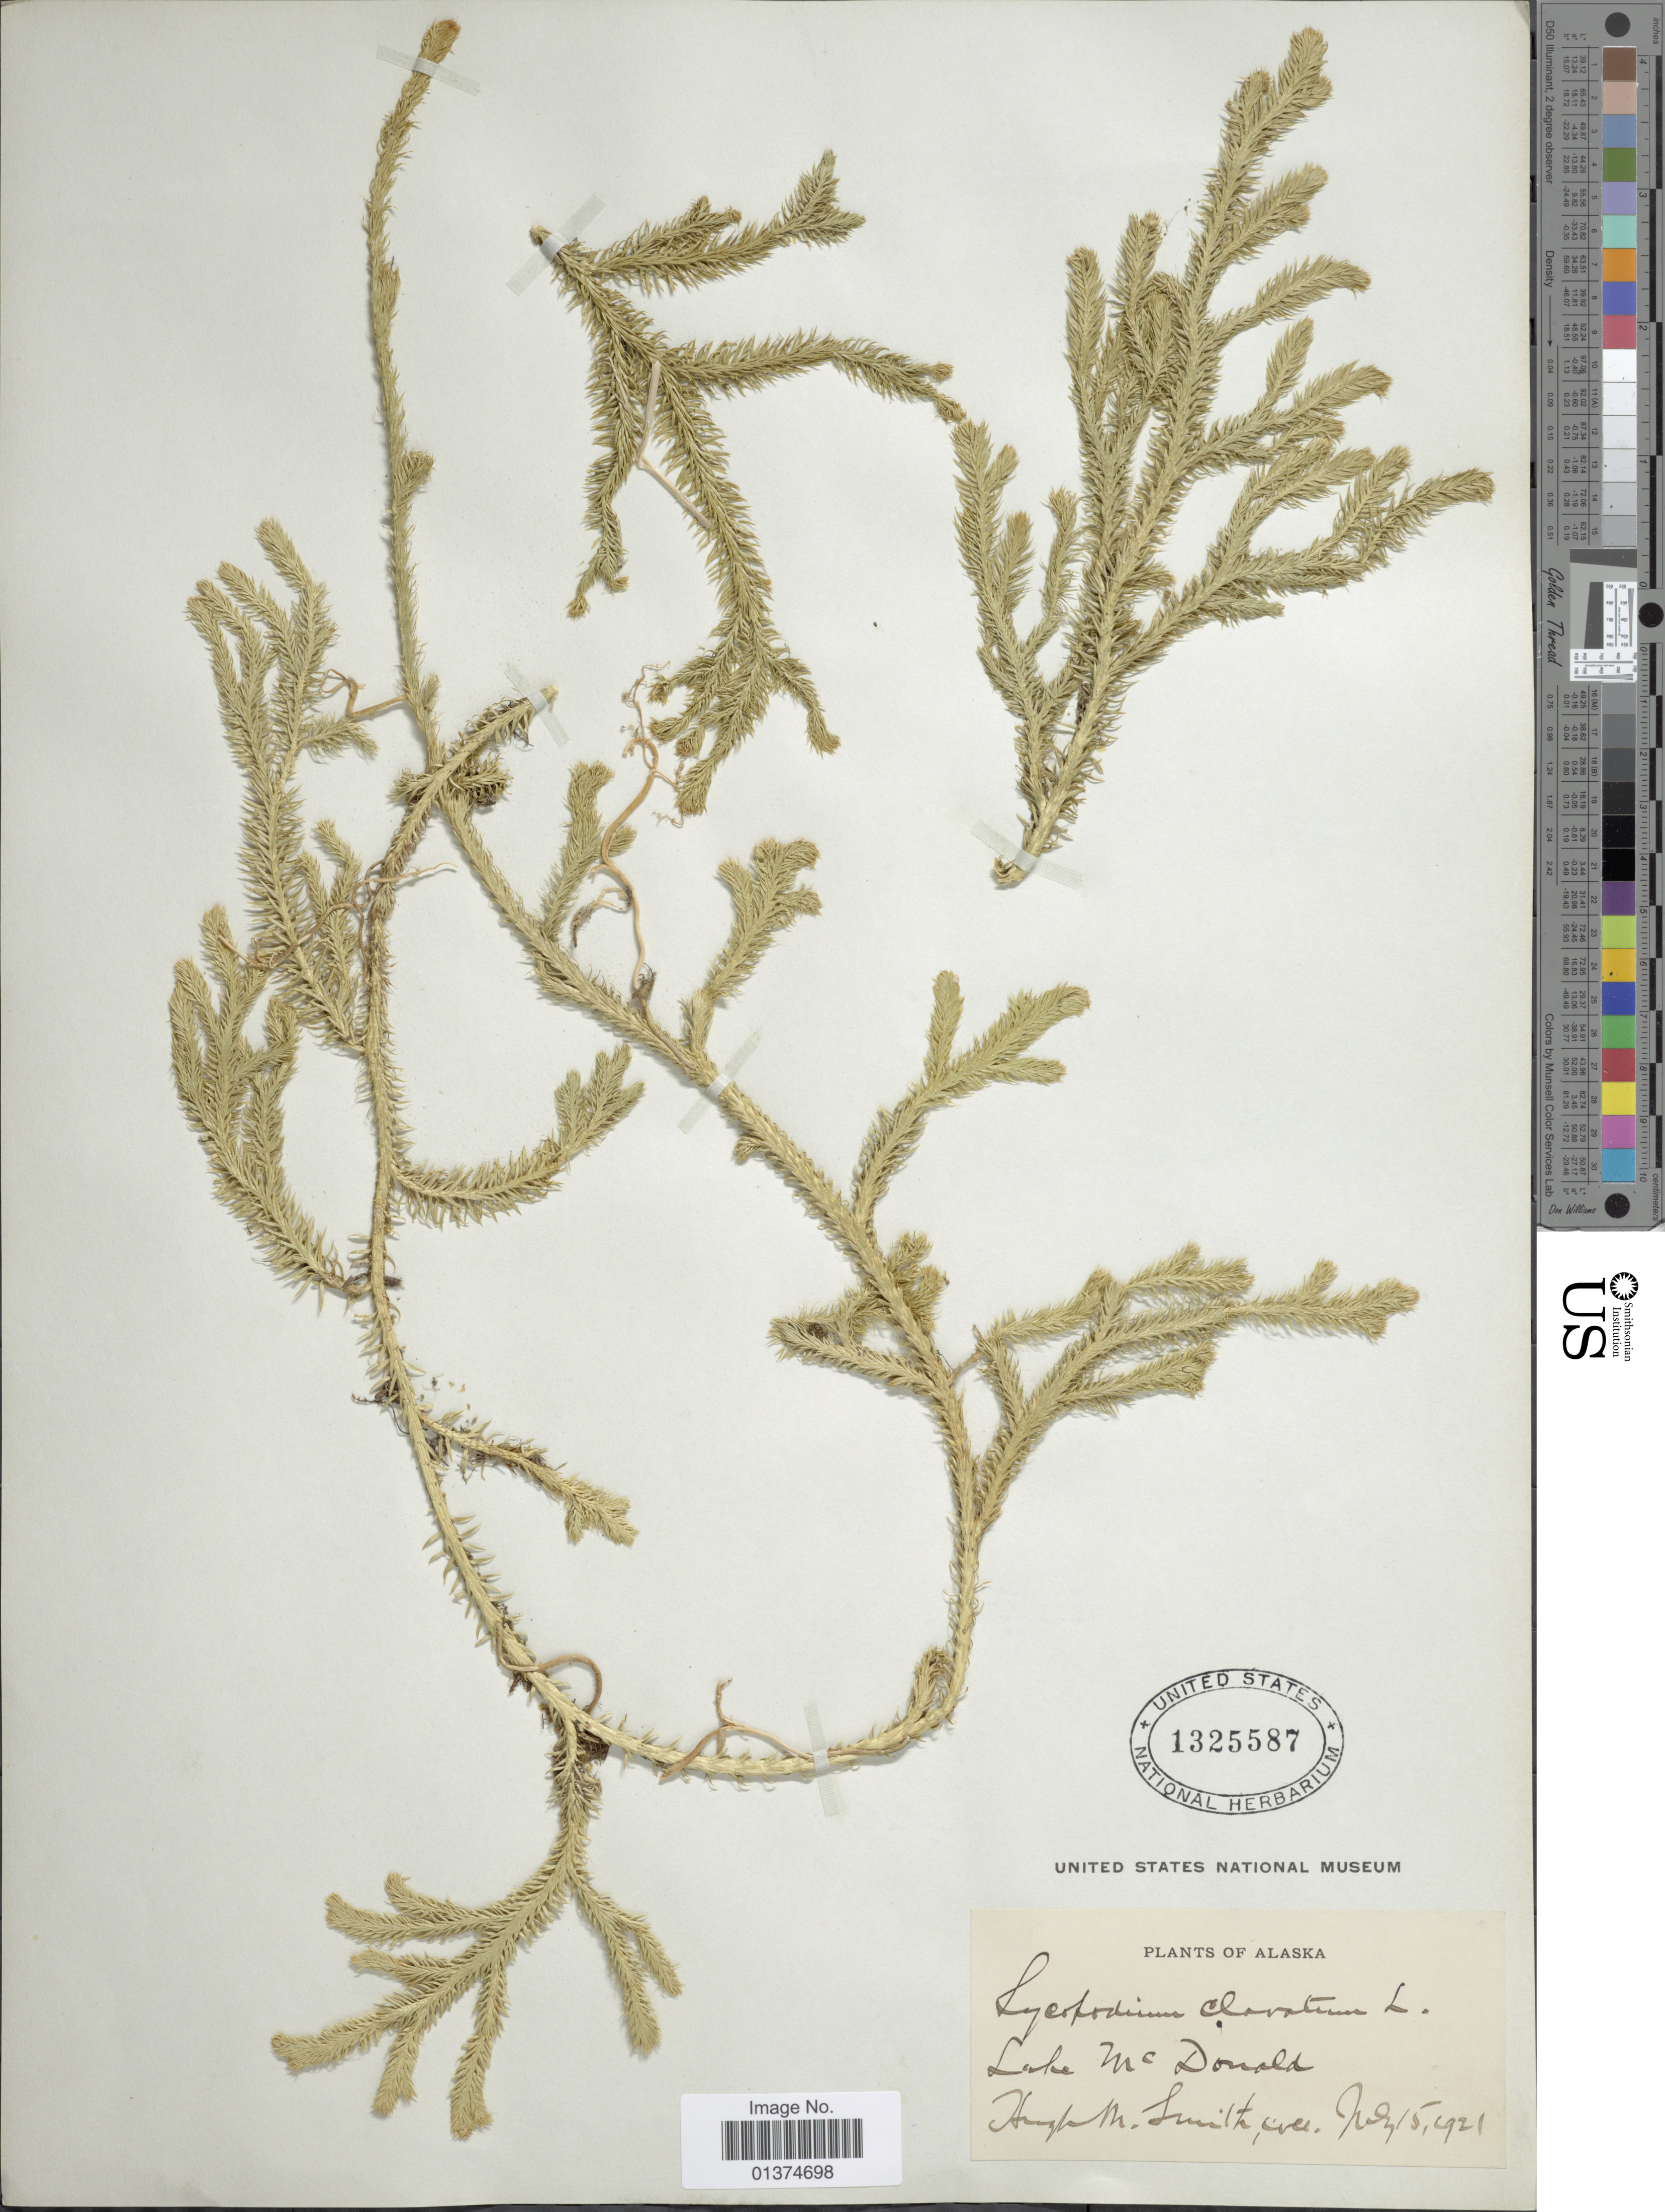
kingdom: Plantae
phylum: Tracheophyta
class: Lycopodiopsida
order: Lycopodiales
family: Lycopodiaceae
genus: Lycopodium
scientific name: Lycopodium clavatum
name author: L.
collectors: H. M. Smith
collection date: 1921-07-15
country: United States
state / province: Alaska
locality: Lake McDonald.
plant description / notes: Corrected "Lake Mc Donald" to "Lake McDonald."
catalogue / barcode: US 1325587